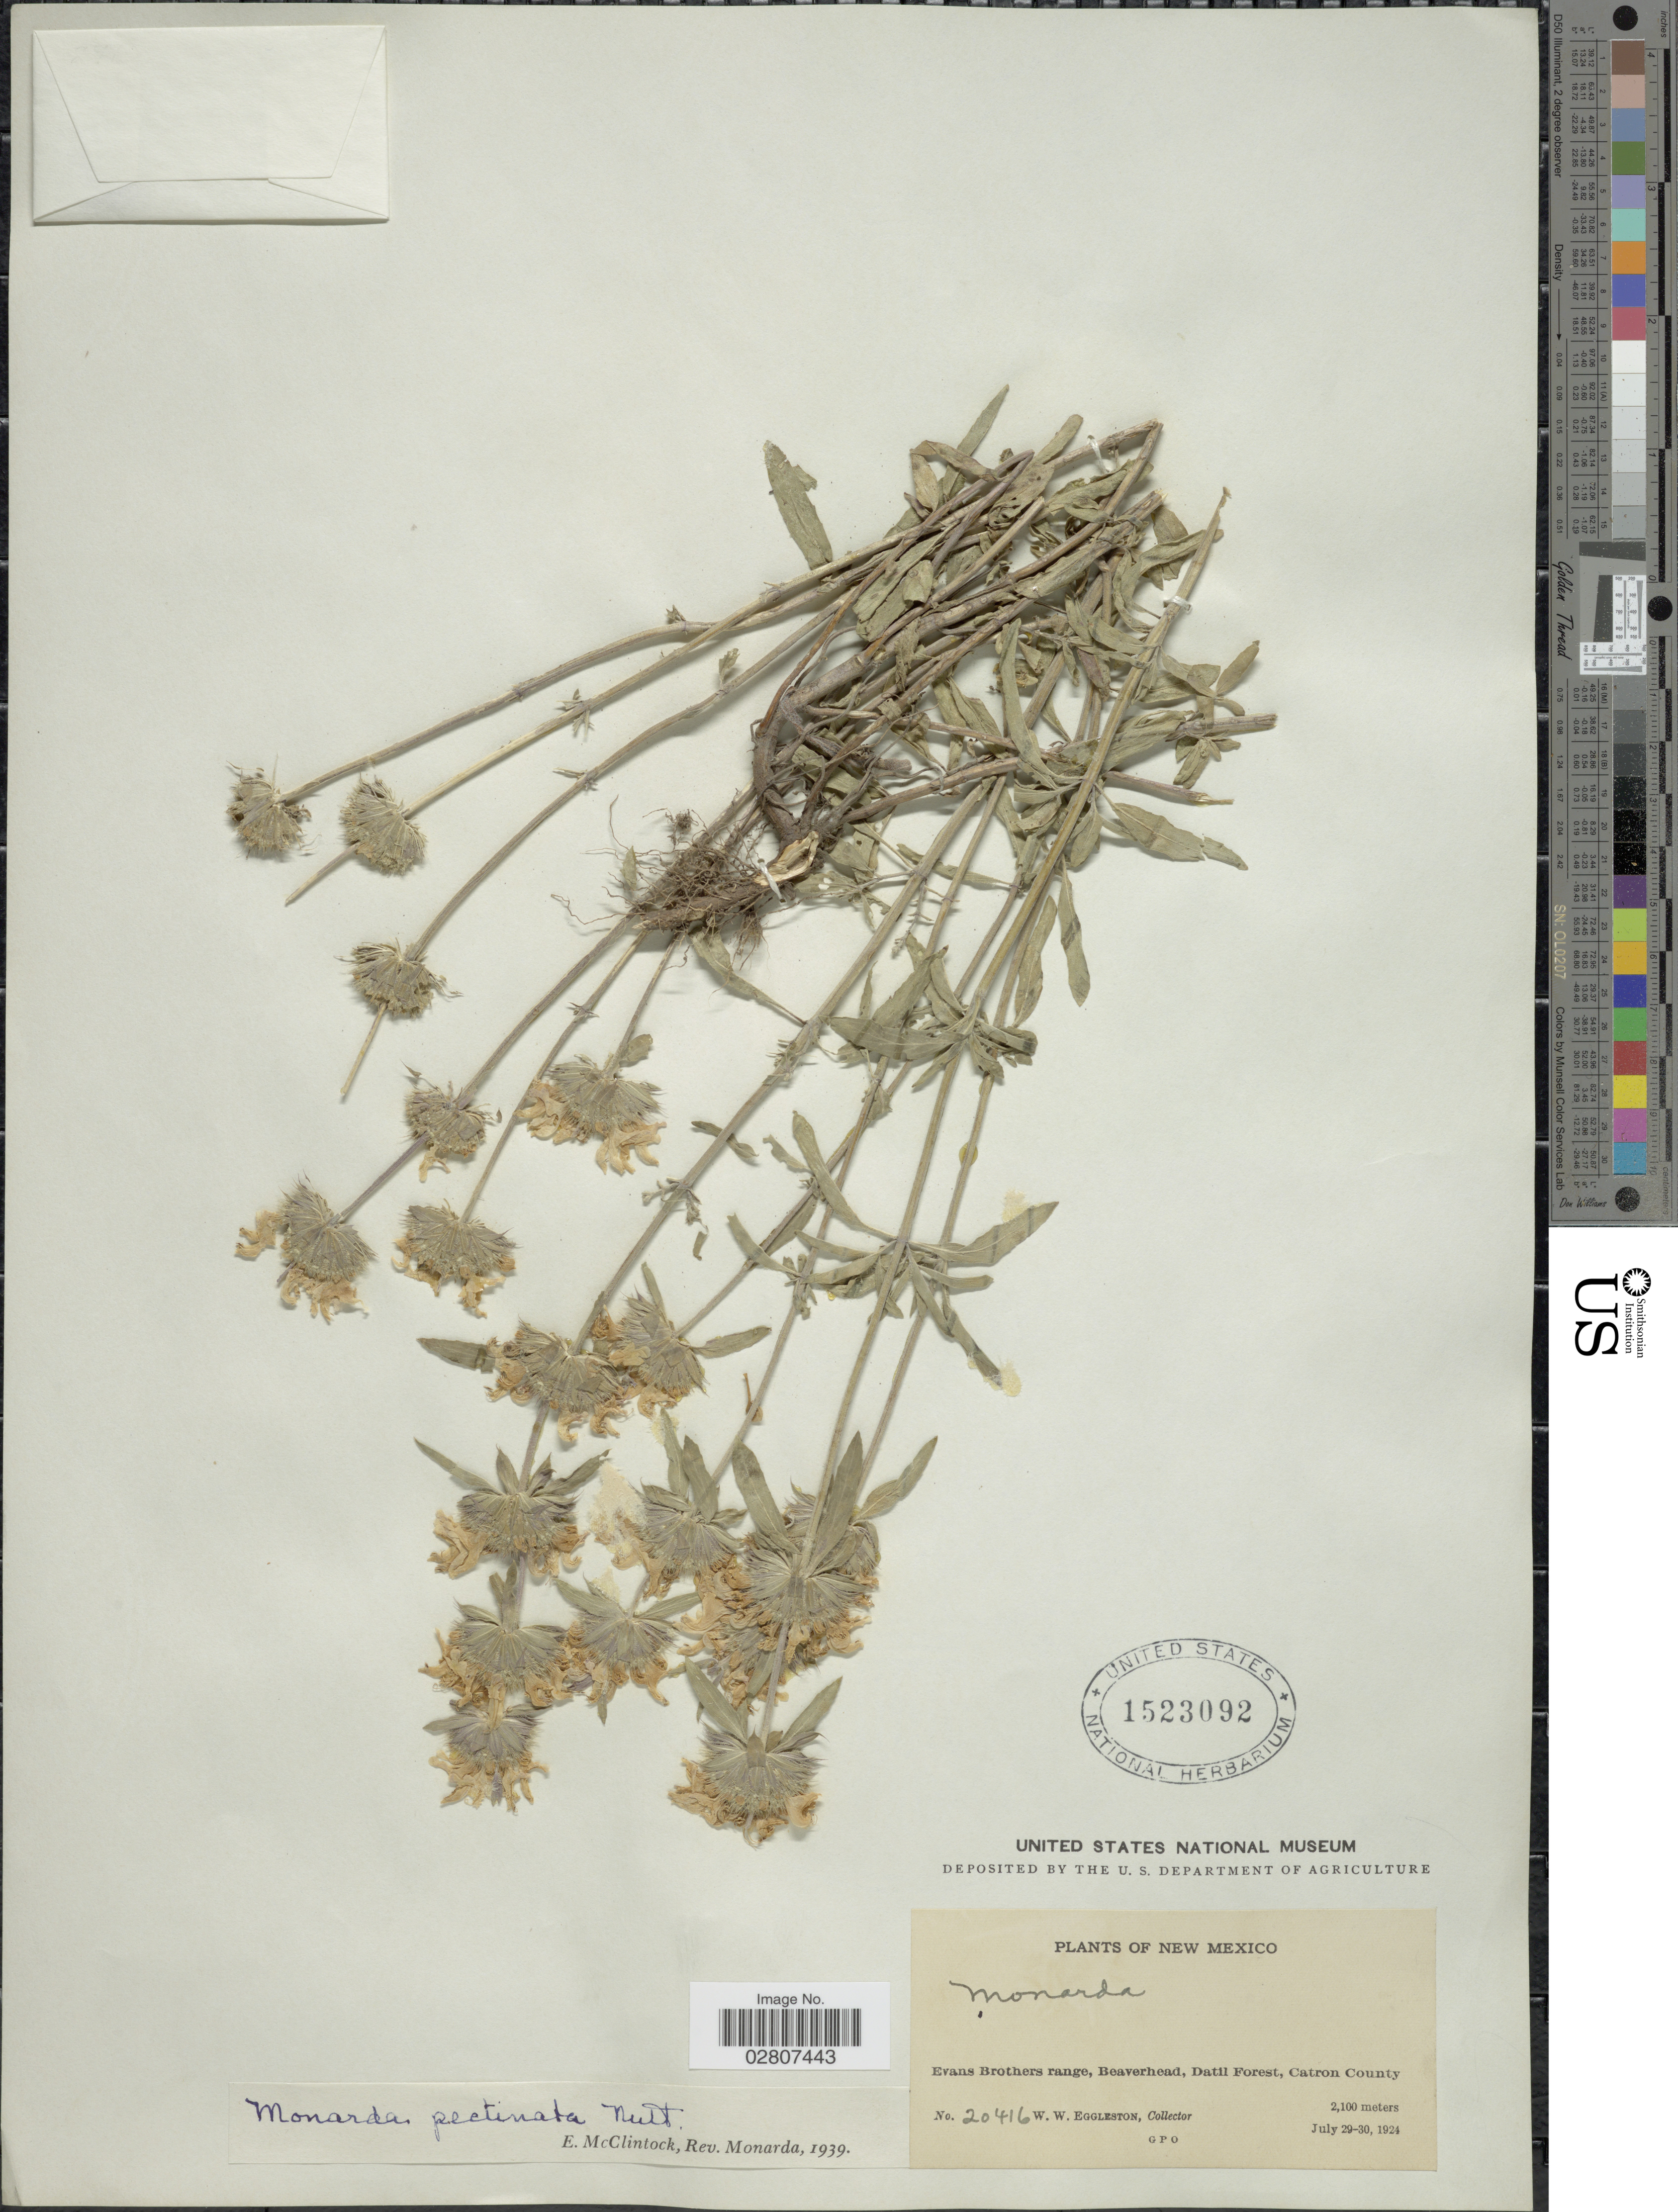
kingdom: Plantae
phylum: Tracheophyta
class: Magnoliopsida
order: Lamiales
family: Lamiaceae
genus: Monarda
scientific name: Monarda pectinata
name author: Nutt.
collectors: W. W. Eggleston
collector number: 20416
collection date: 1924-07-29/1924-07-30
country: United States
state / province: New Mexico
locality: Evans Brothers range, Beaverhead, Datil Forest, Catron County.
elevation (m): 2100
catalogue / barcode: US 1523092